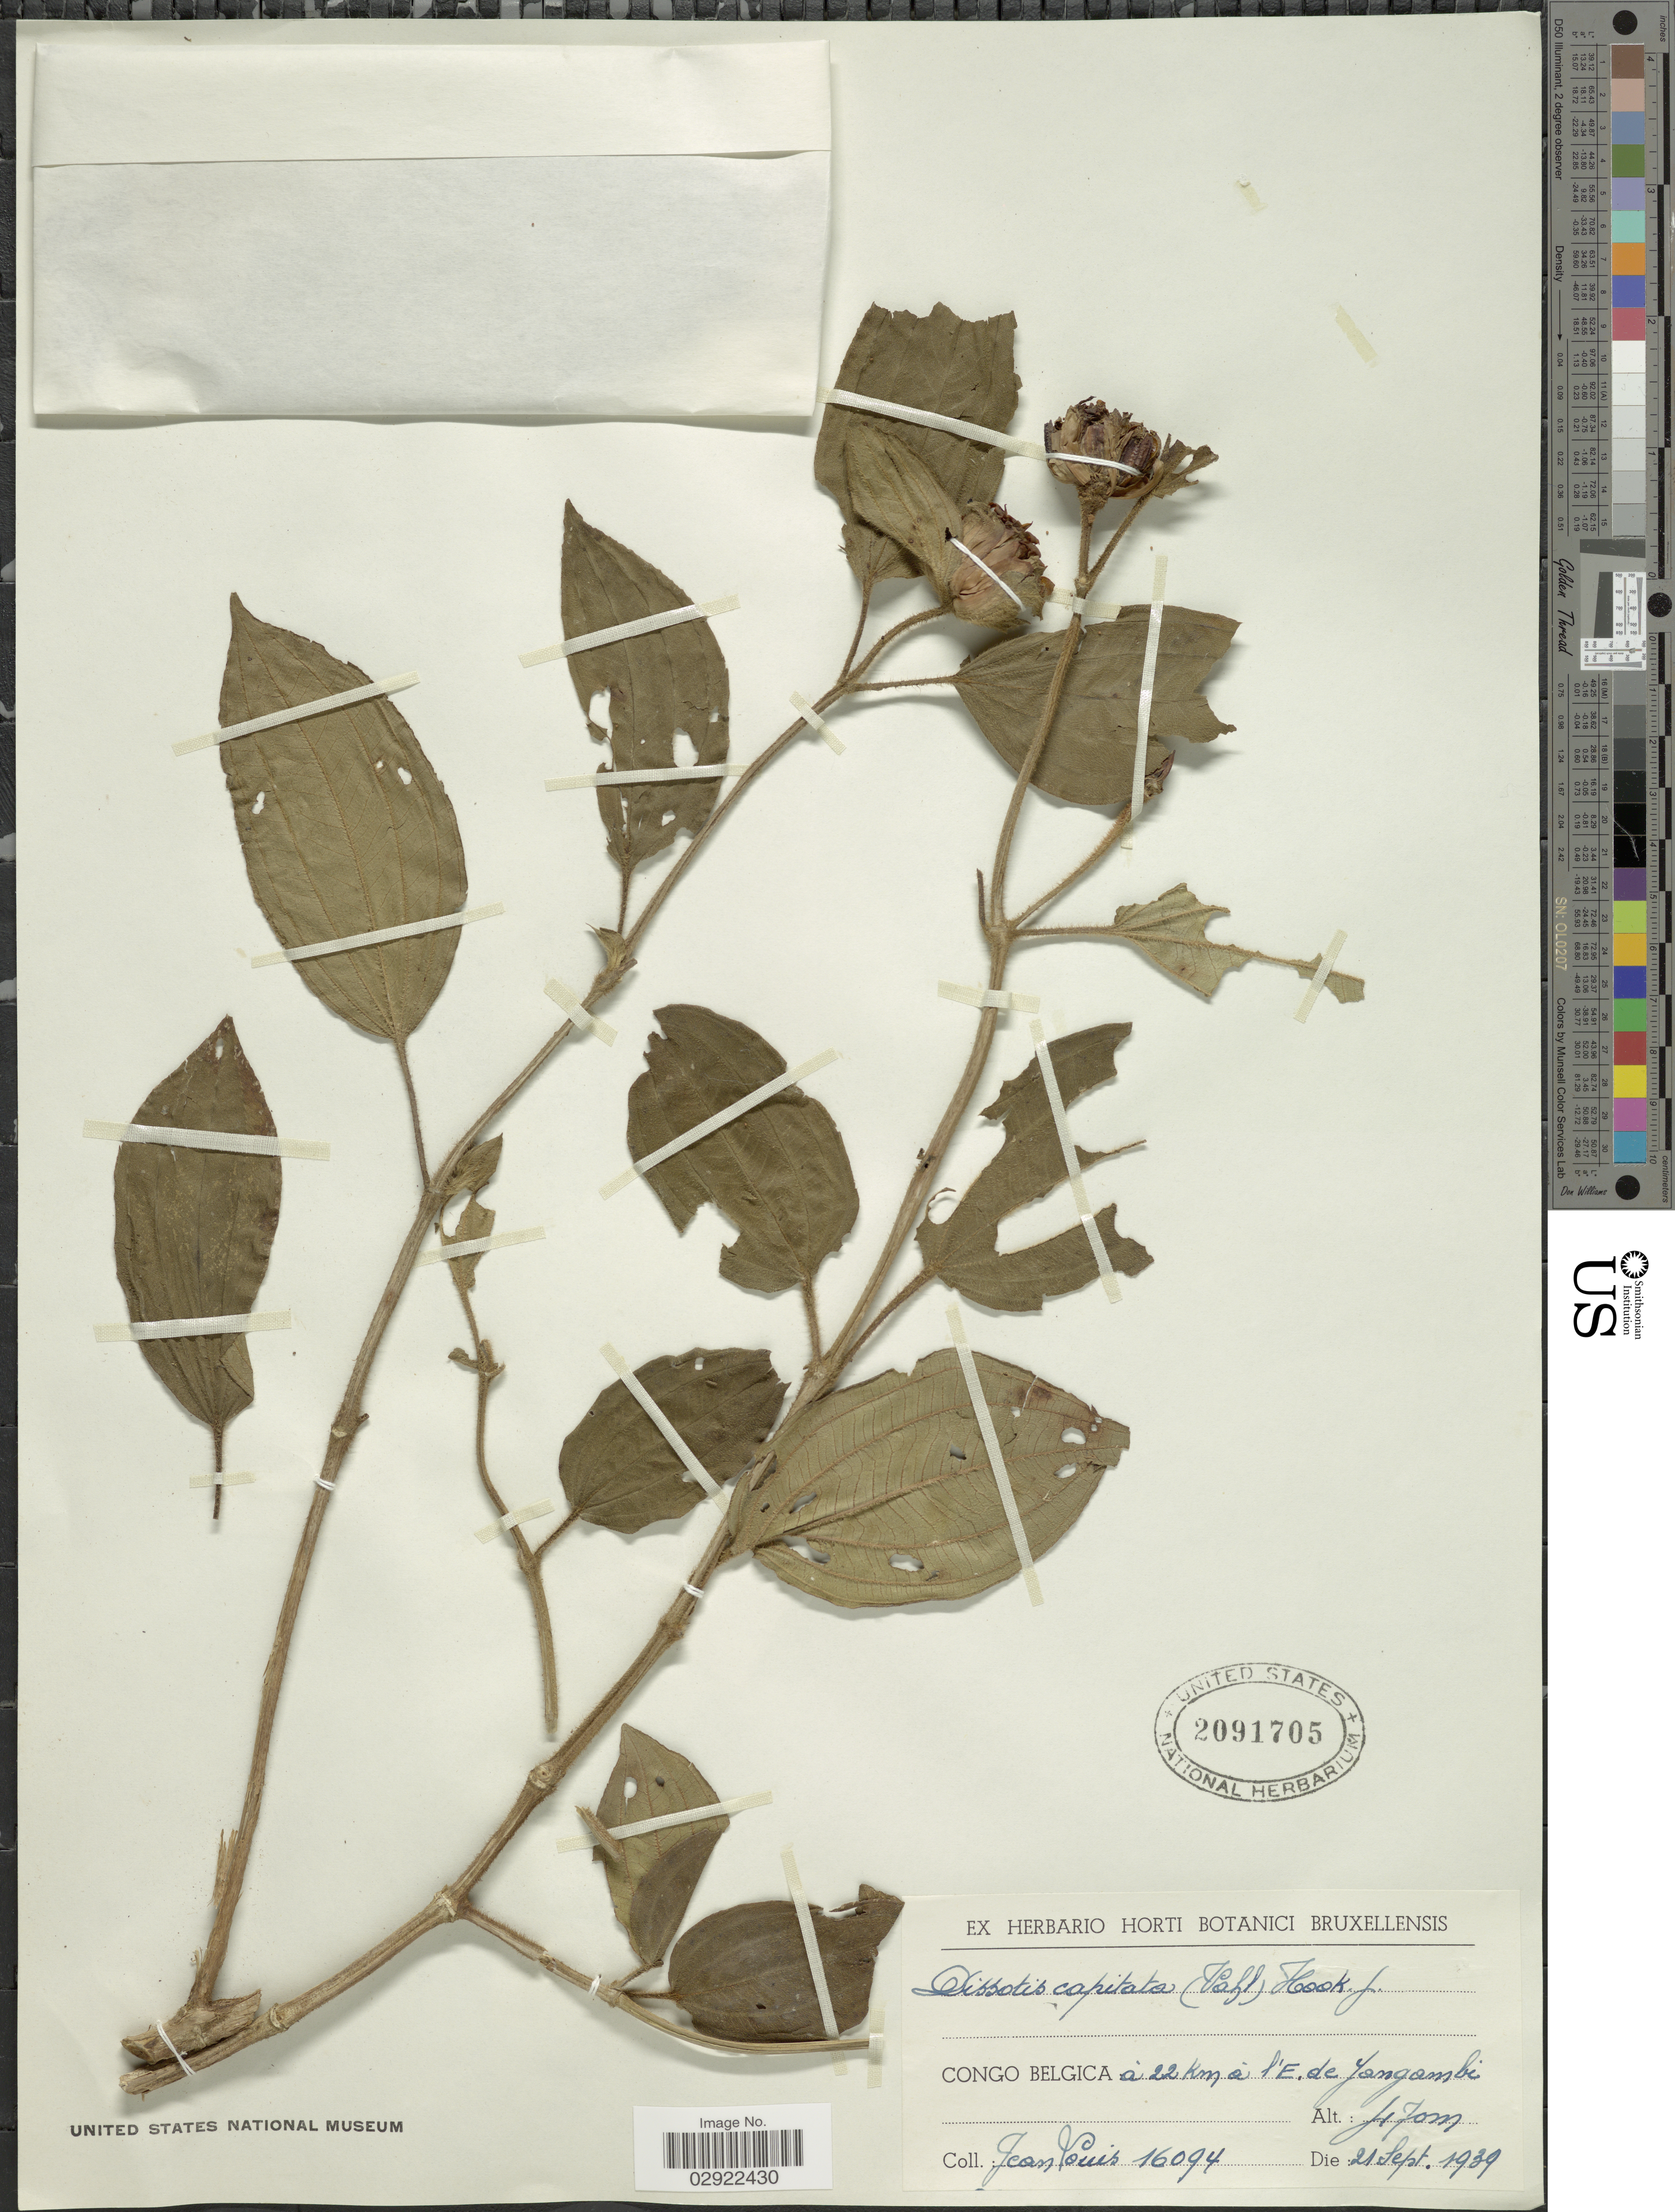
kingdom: Plantae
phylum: Tracheophyta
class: Magnoliopsida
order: Myrtales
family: Melastomataceae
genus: Melastomastrum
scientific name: Melastomastrum capitatum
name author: (Vahl) A. Fern. & R. Fern.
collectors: J. Louis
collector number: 16094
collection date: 1939-09-21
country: Congo, Democratic Republic of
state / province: Tshopo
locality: Congo Belgica: à 22 km à l'E. de Yangambi.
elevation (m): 470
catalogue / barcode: US 2091705